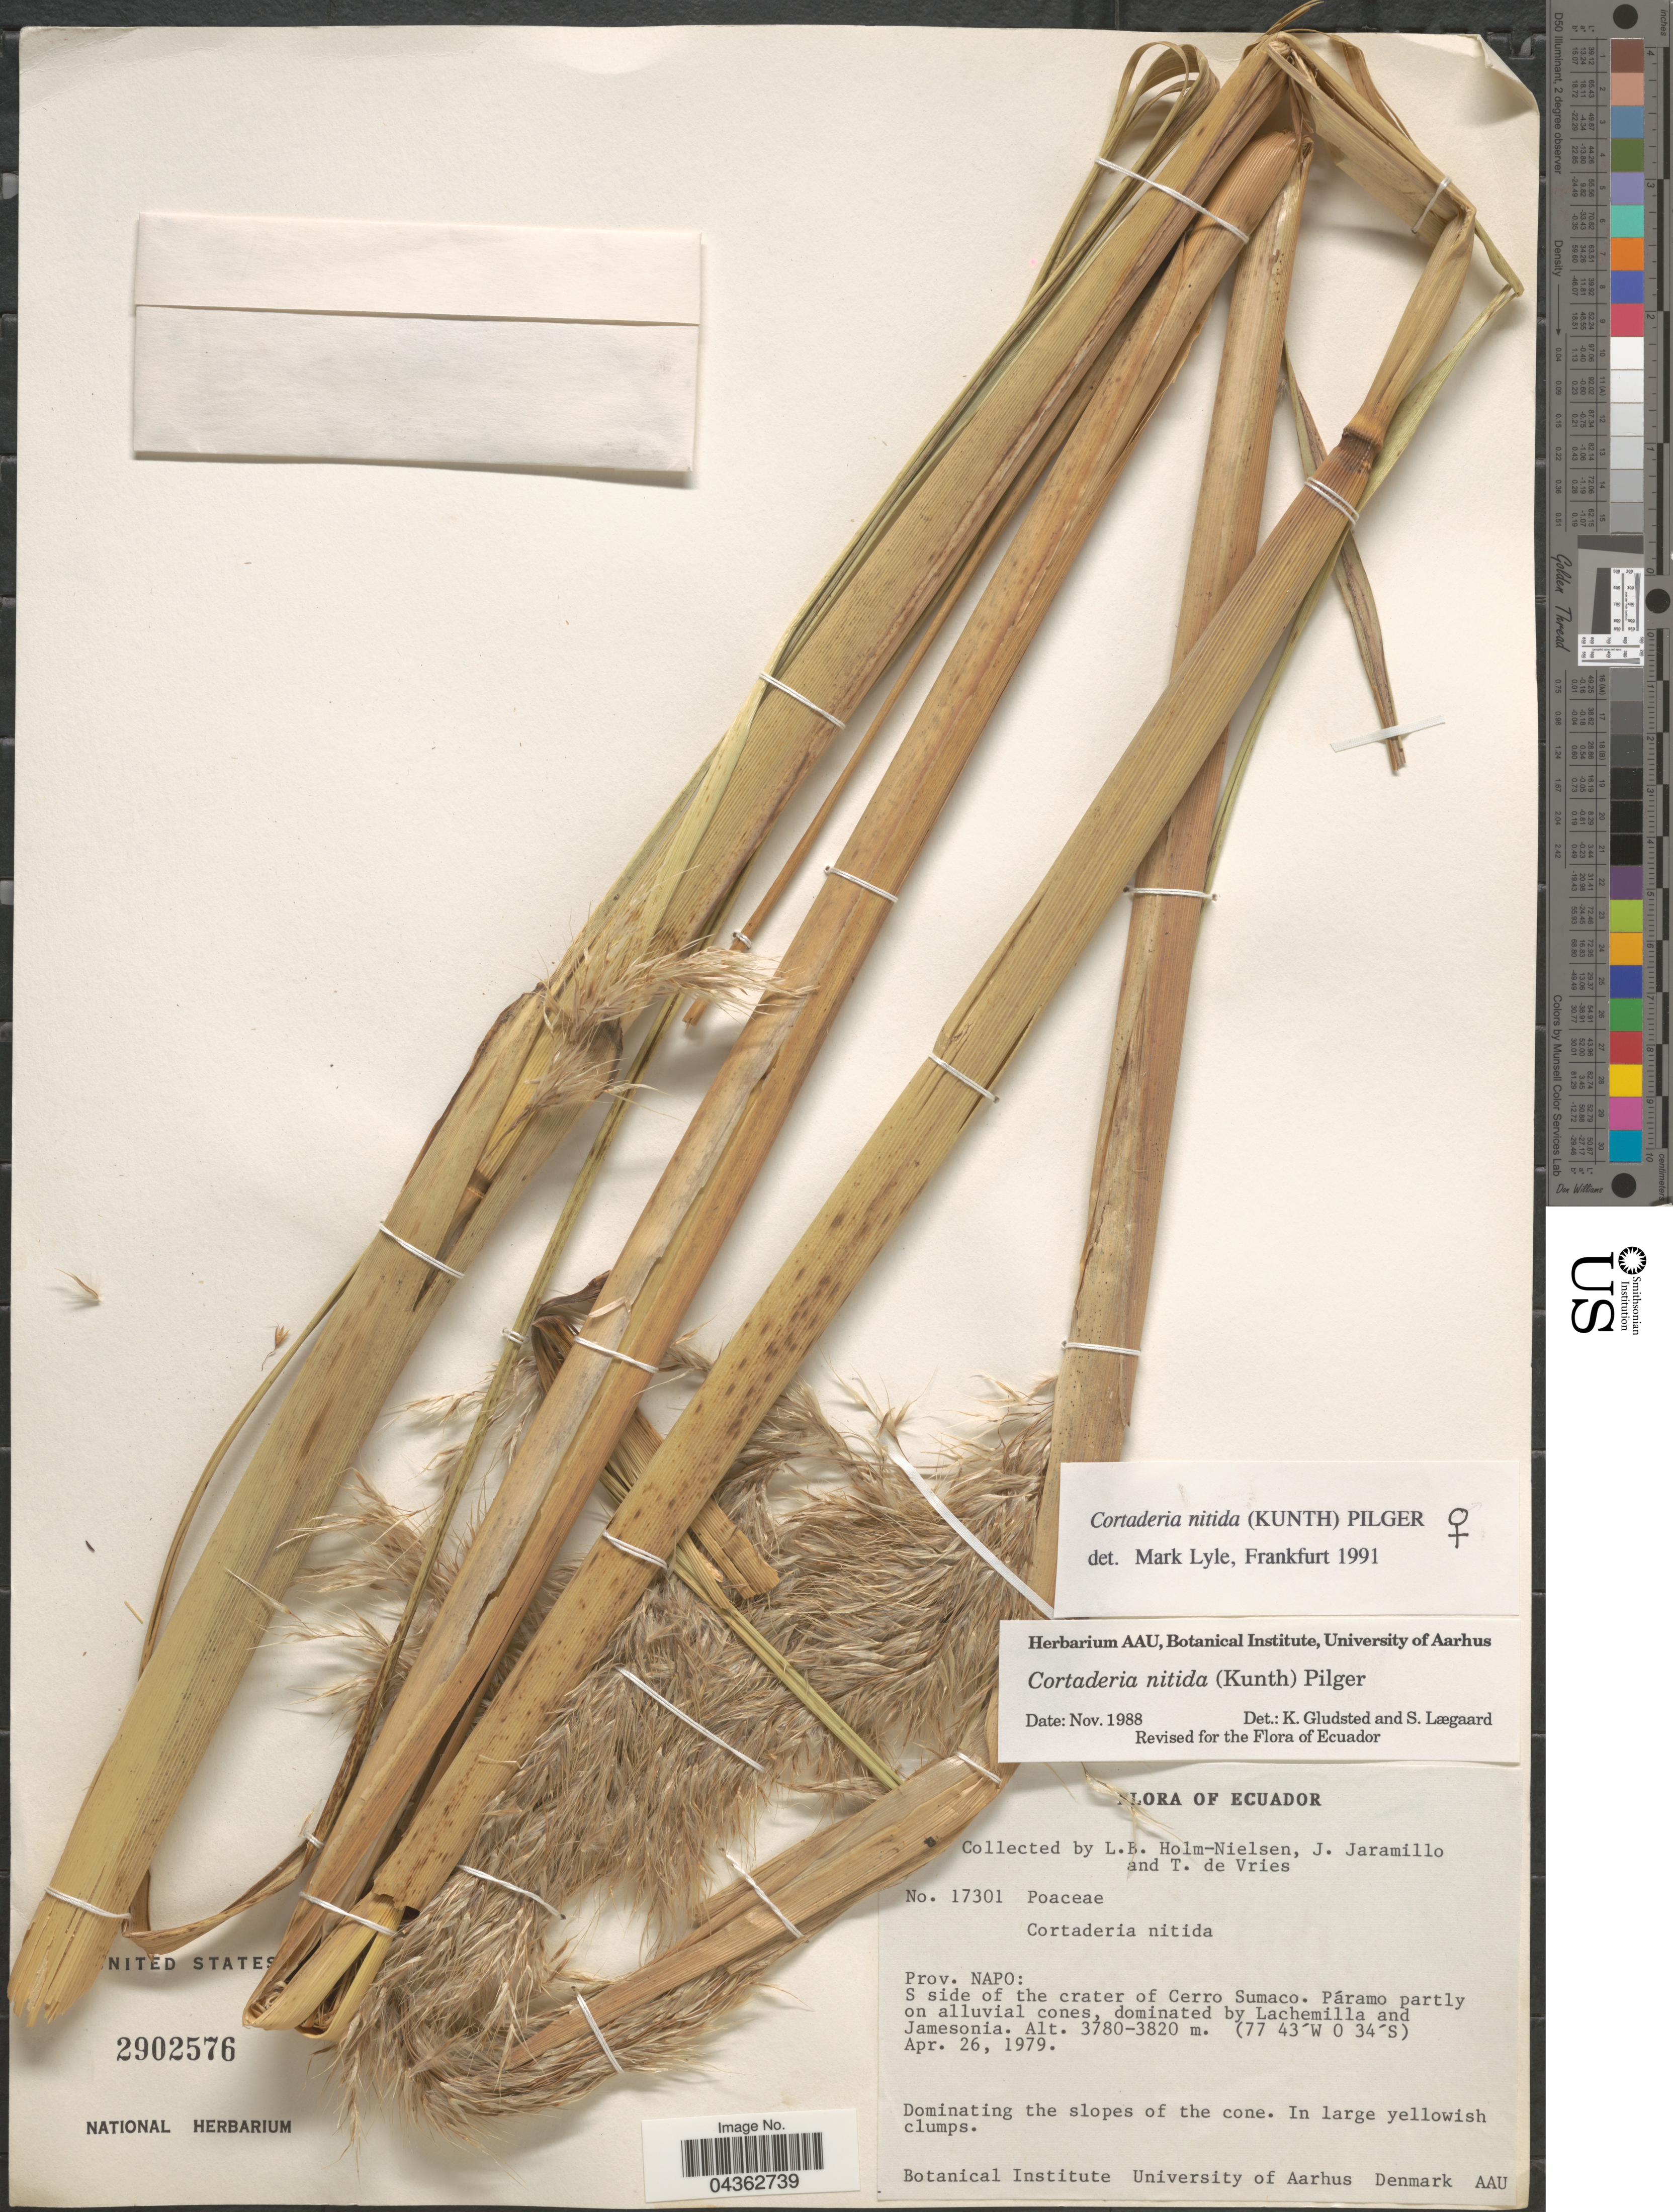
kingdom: Plantae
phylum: Tracheophyta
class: Liliopsida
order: Poales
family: Poaceae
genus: Cortaderia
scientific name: Cortaderia nitida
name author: (Kunth) Pilg.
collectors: L. B. Holm-Nielsen, J. Jaramillo & T. de Vries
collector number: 17301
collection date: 1979-04-26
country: Ecuador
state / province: Napo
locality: S side of the crater of Cerro Sumaco.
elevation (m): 3780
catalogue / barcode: US 2902576